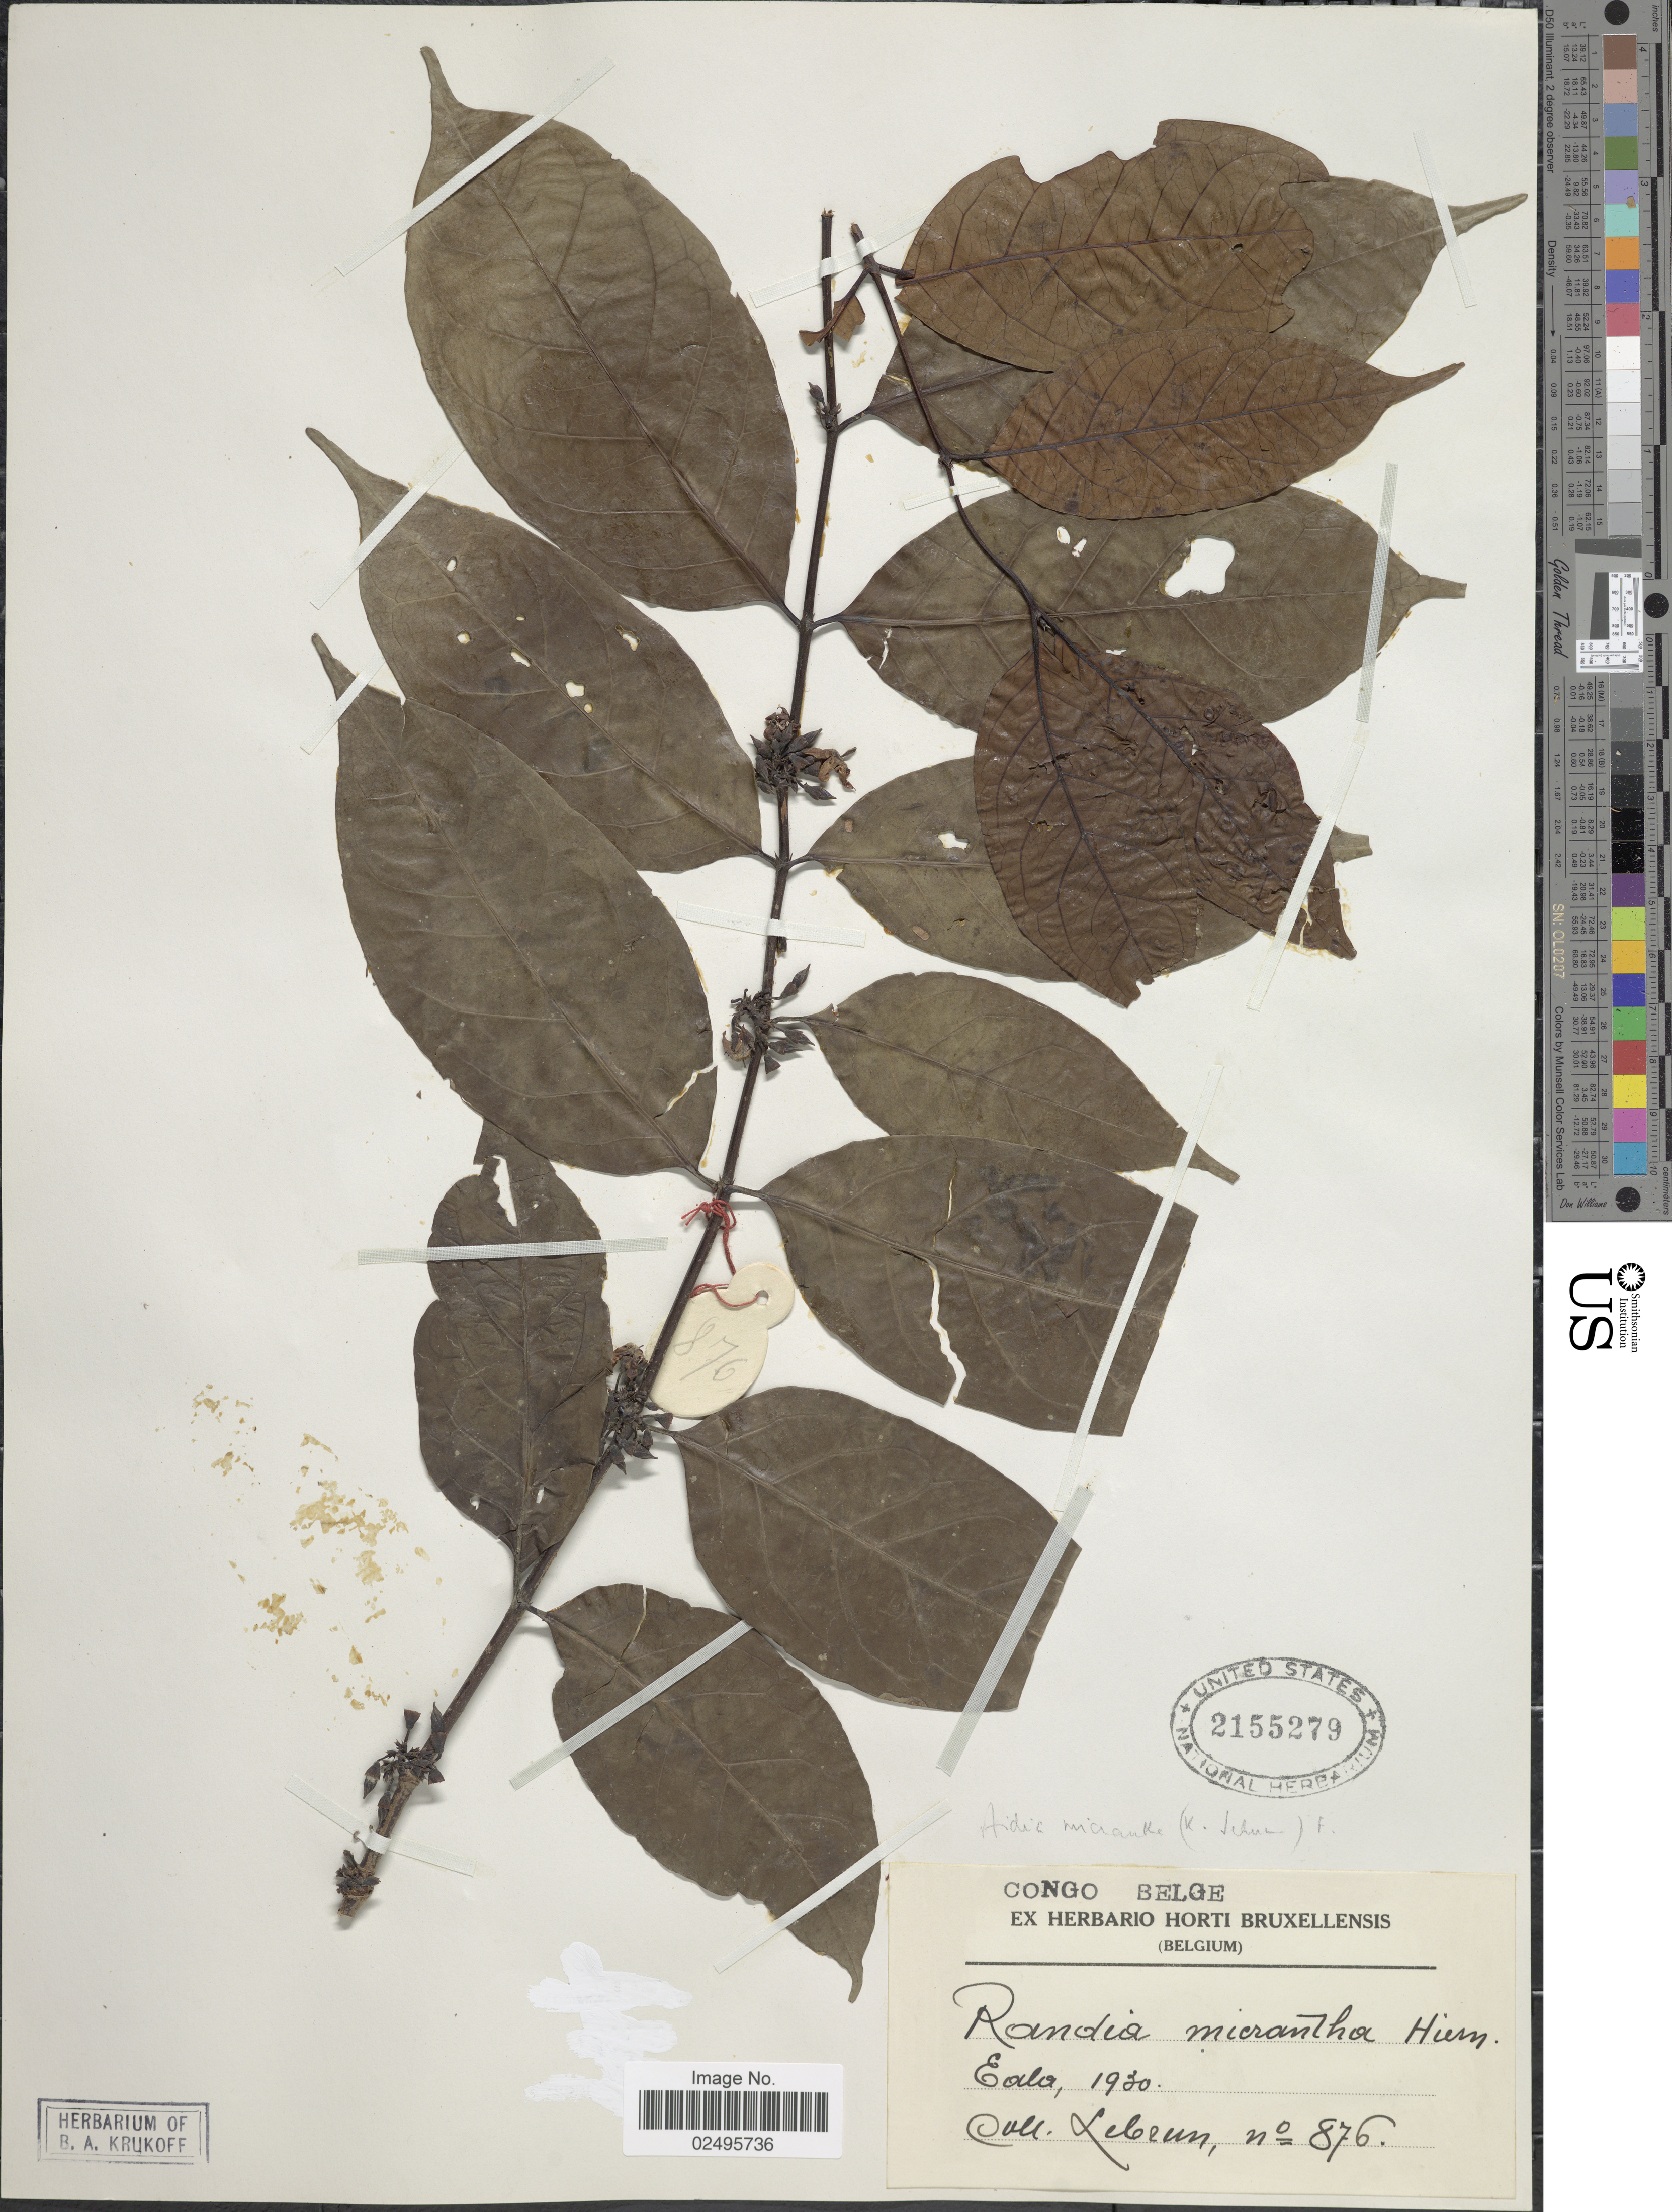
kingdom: Plantae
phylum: Tracheophyta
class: Magnoliopsida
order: Gentianales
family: Rubiaceae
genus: Aidia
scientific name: Aidia micrantha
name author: (K. Schum.) Bullock ex F. White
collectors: J.A. Lebrun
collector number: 876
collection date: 1930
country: Congo, Democratic Republic of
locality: Congo Belge. Eala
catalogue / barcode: US 2155279